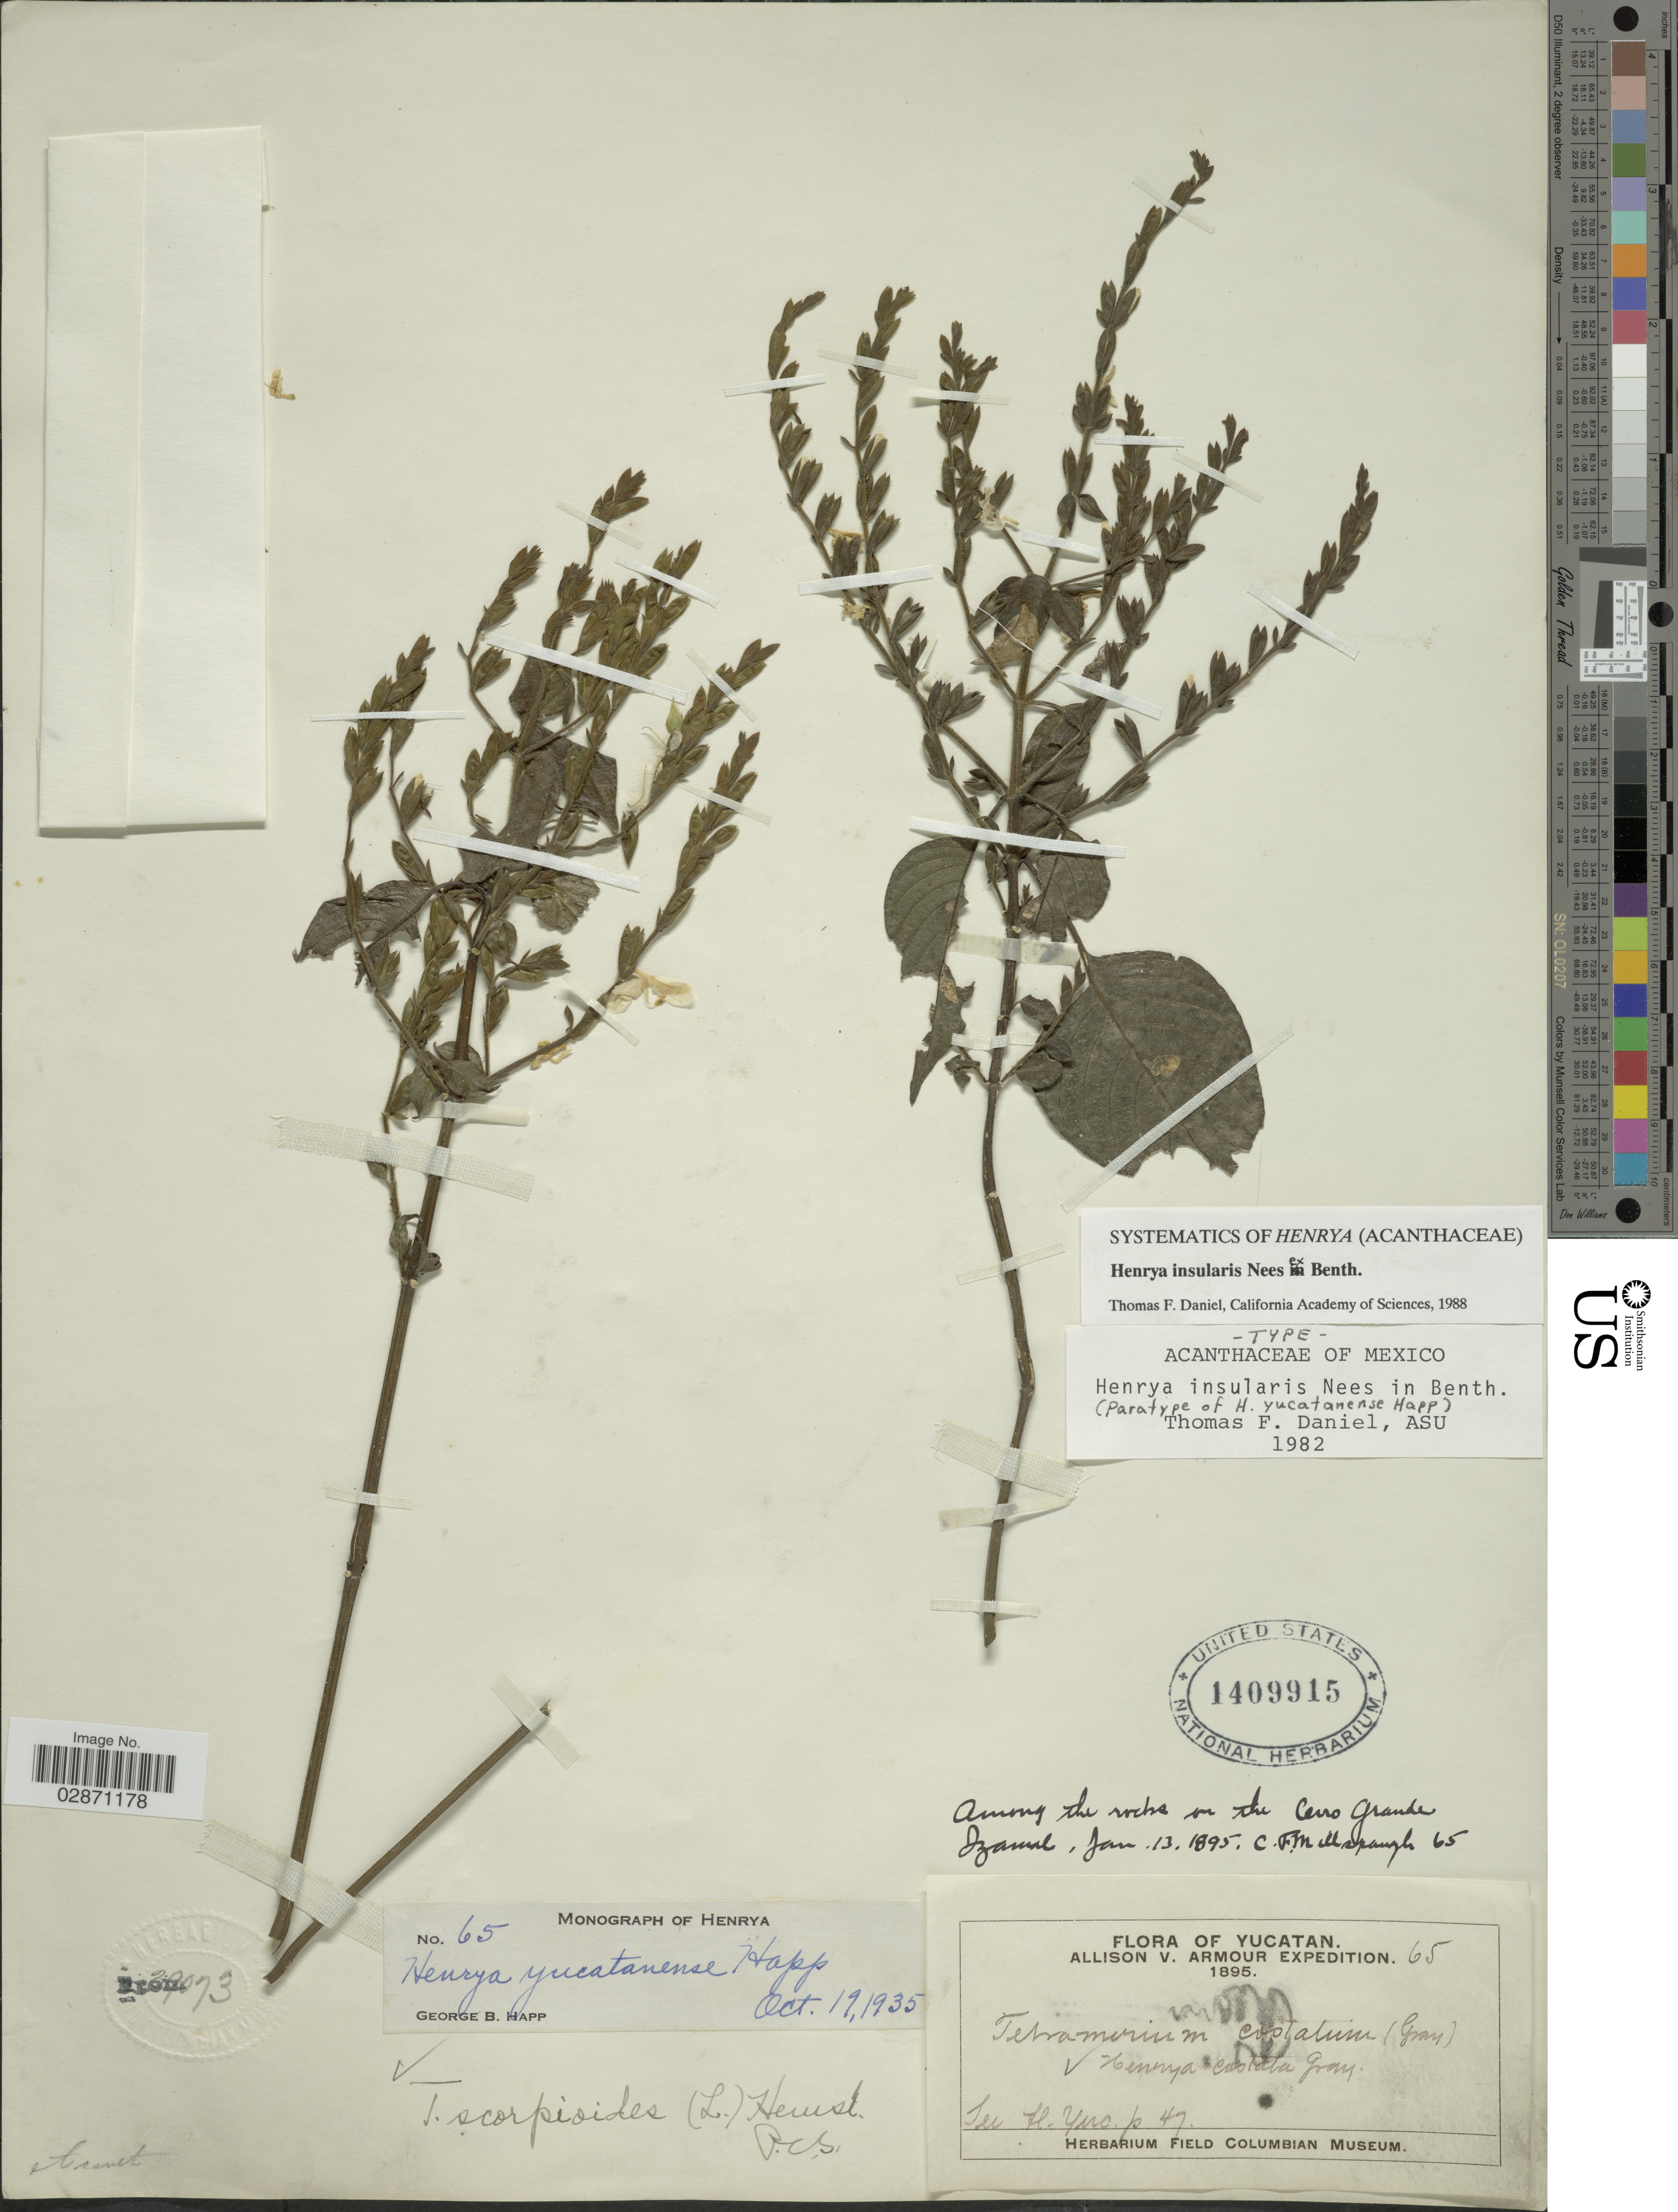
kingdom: Plantae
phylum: Tracheophyta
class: Magnoliopsida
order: Lamiales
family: Acanthaceae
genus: Henrya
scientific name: Henrya insularis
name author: Nees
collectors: Allison V. Armour Expedition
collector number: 65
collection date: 1895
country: Mexico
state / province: Yucatán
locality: Among the rocks on the Cerro Granda Izamul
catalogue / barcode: US 1409915